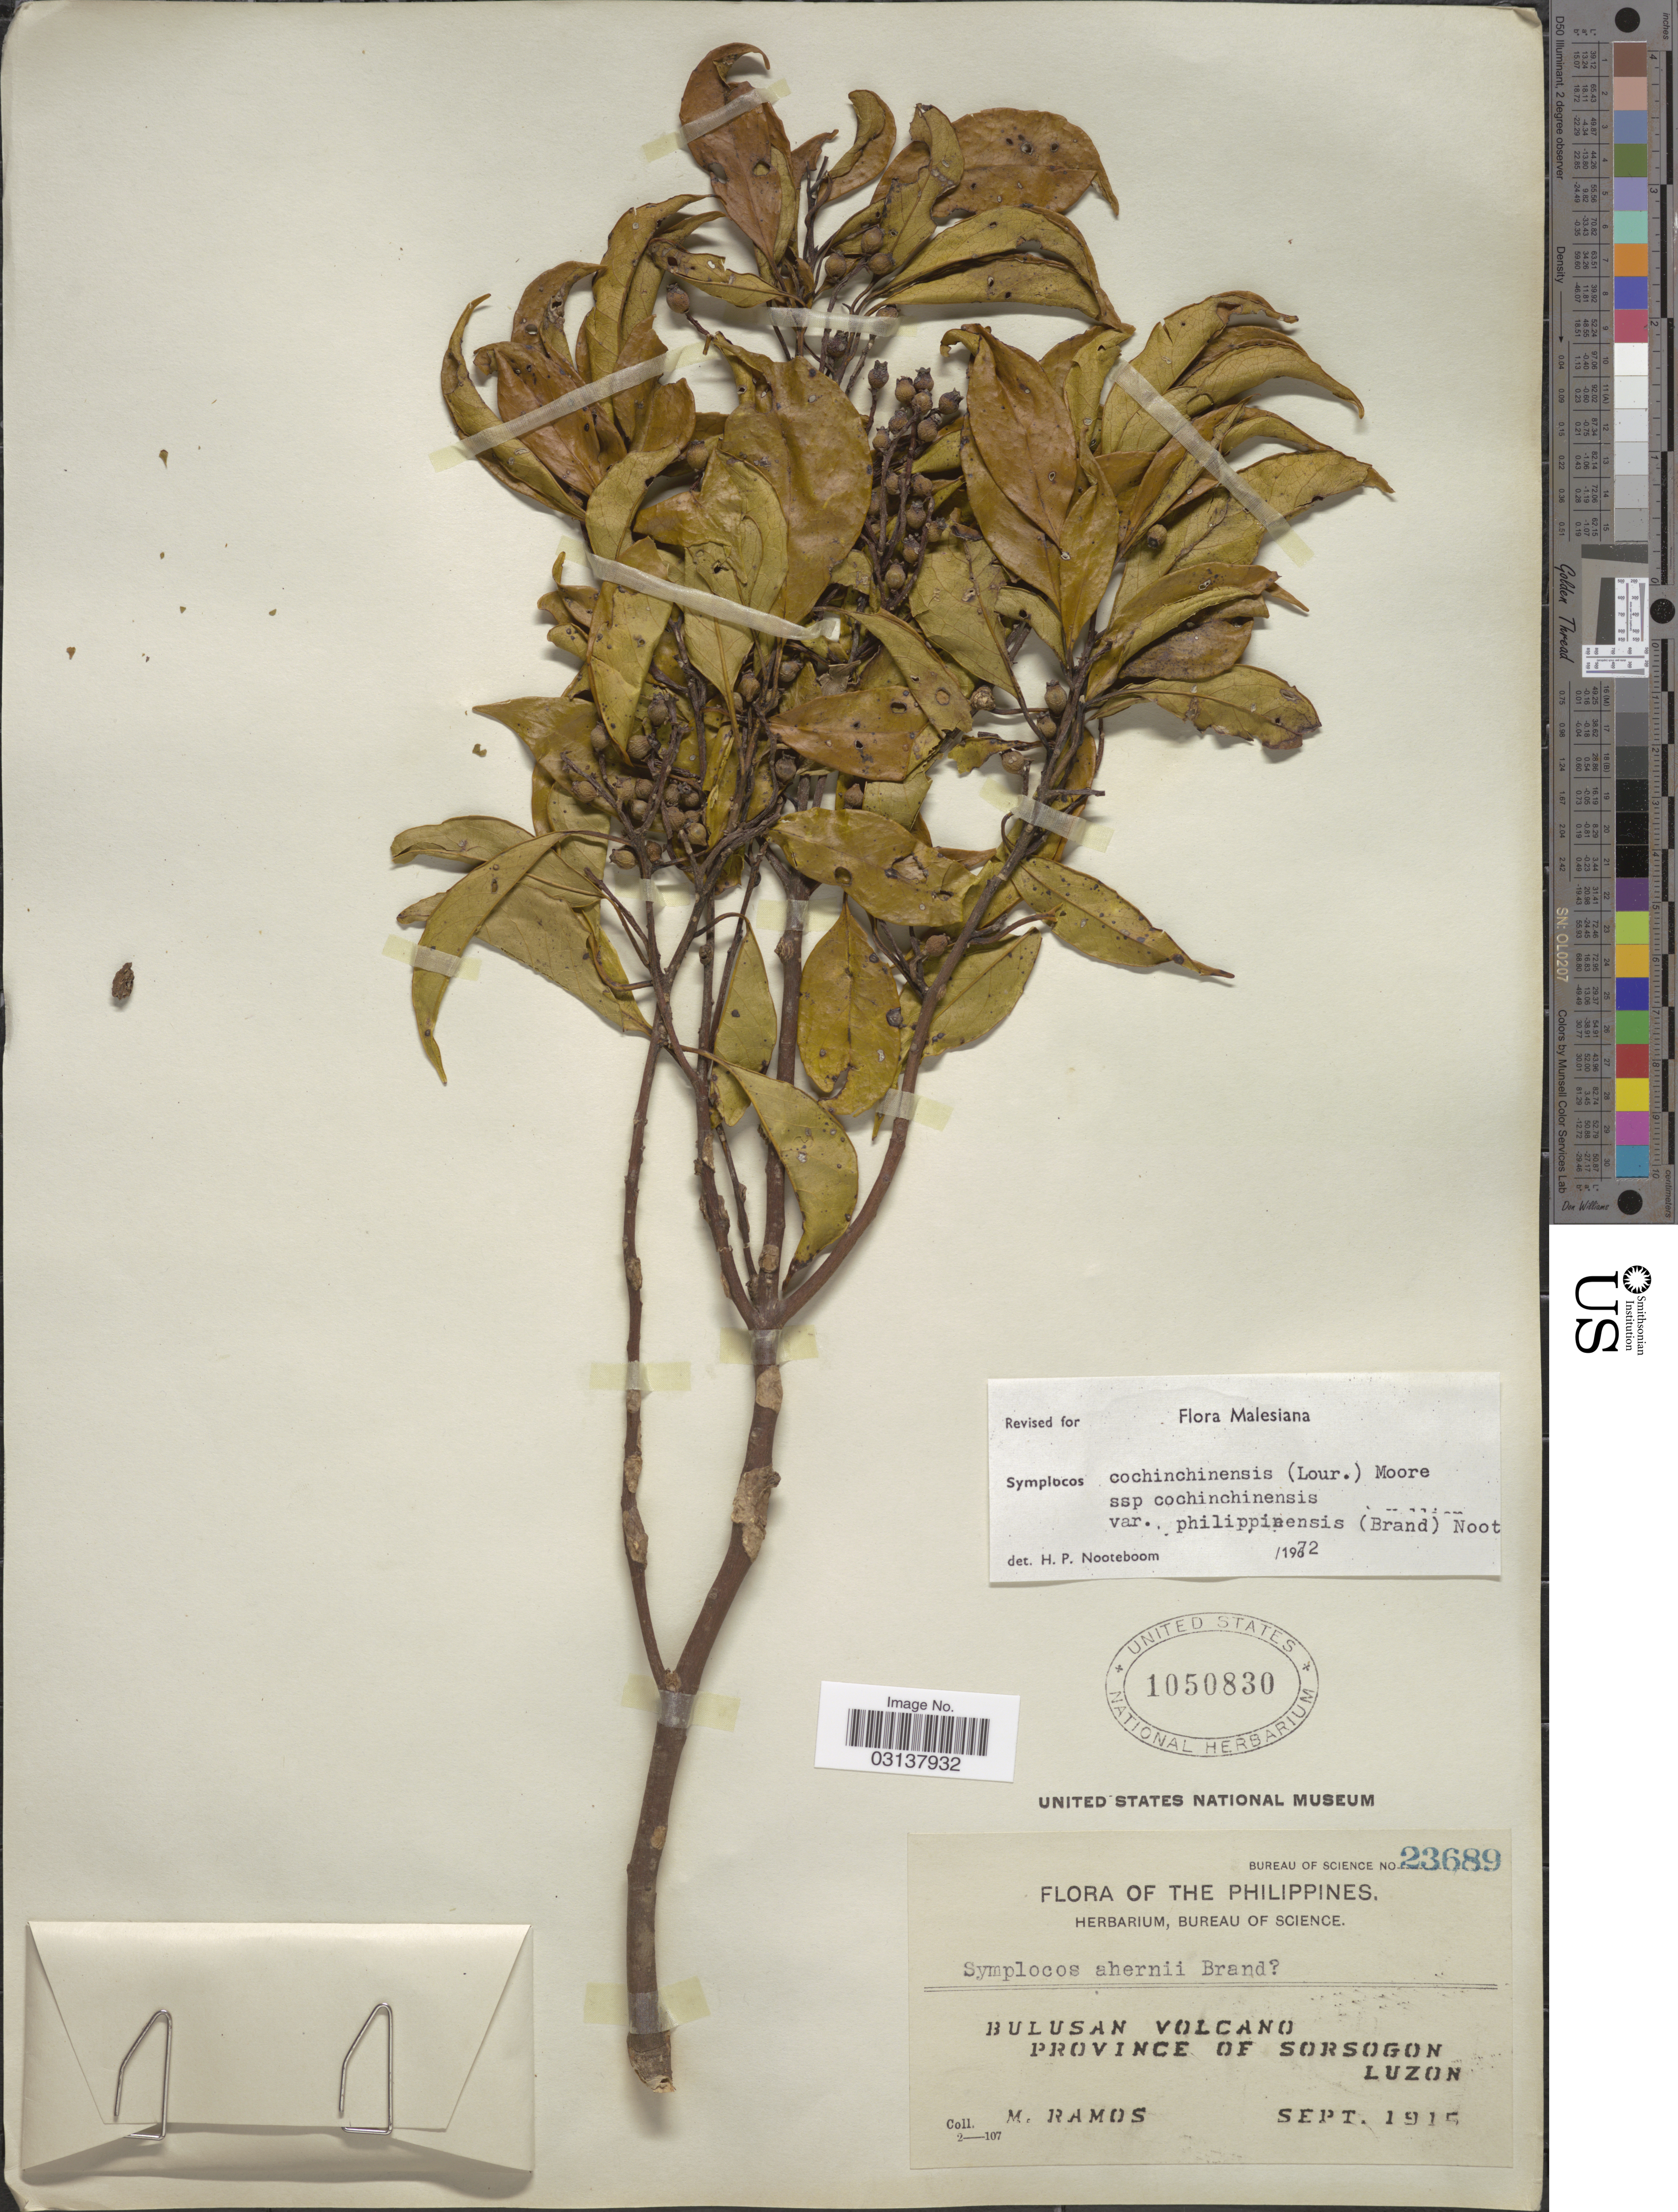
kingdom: Plantae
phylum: Tracheophyta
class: Magnoliopsida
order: Ericales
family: Symplocaceae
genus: Symplocos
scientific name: Symplocos cochinchinensis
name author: (Lour.) S. Moore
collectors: M. Ramos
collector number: Bureau of Science 23689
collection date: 1915-09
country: Philippines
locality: The Philippines. Bulusan Volcano. Province of Sorsogon Luzon.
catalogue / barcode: US 1050830